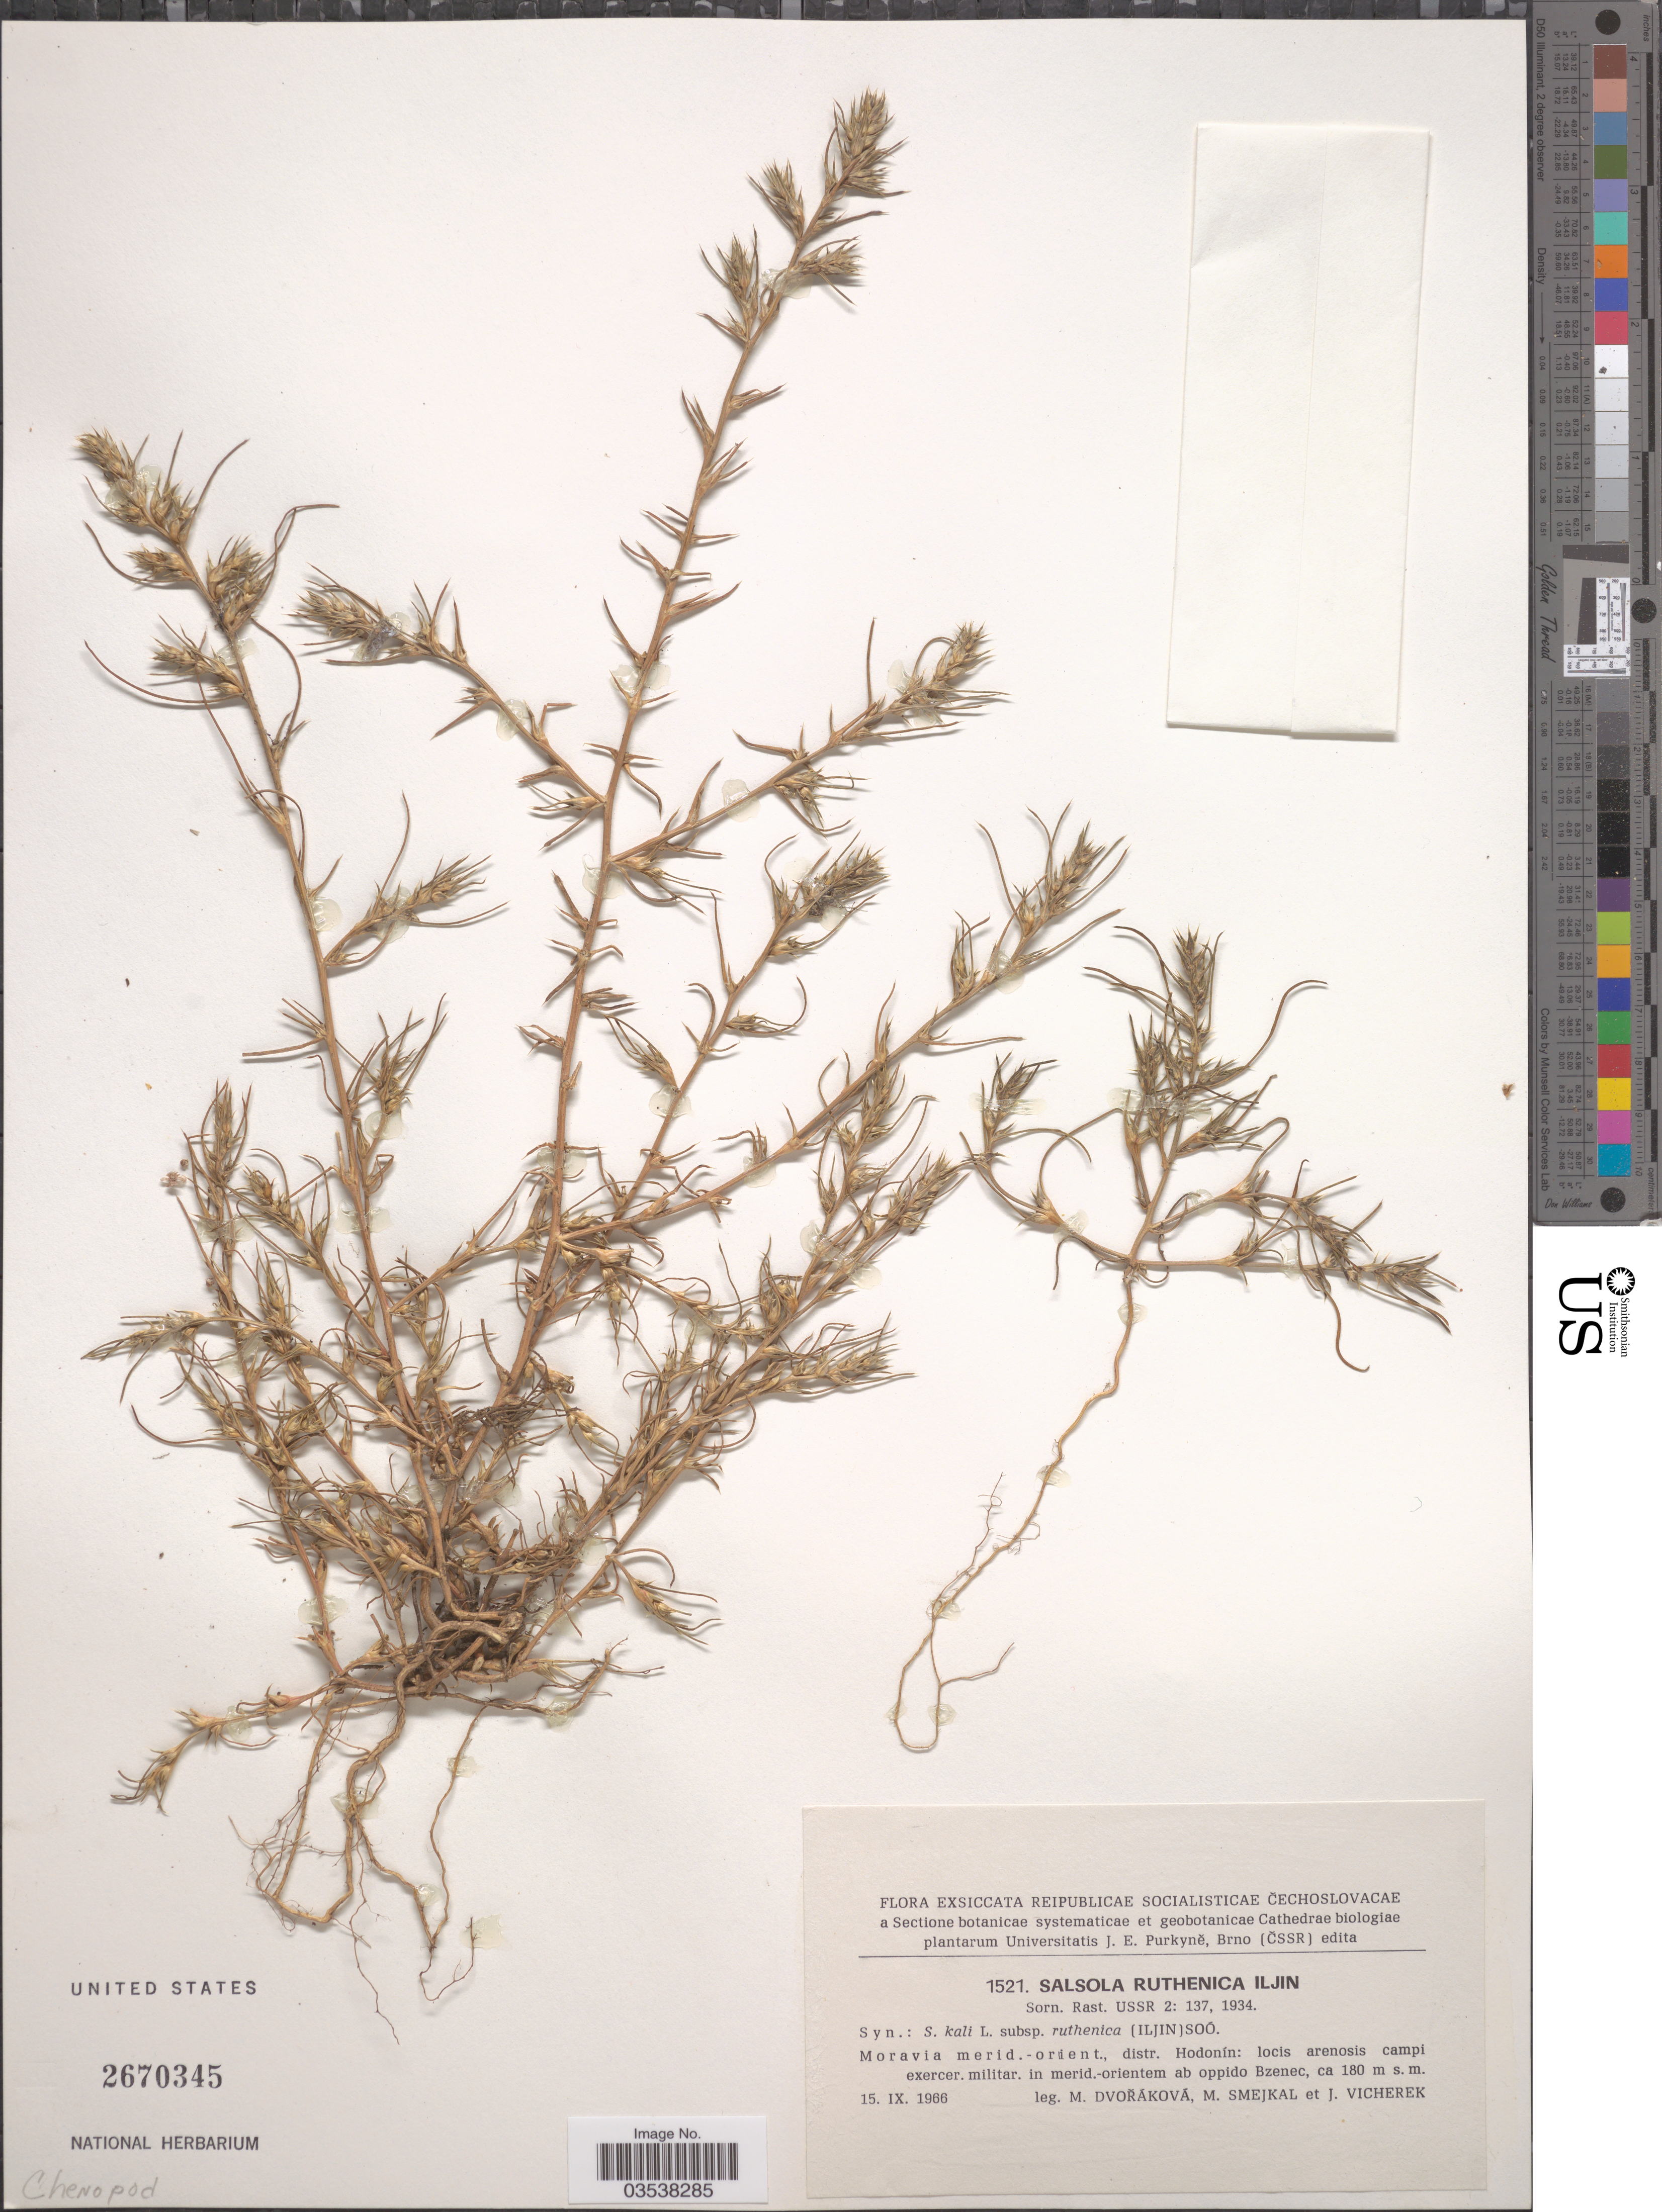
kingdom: Plantae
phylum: Tracheophyta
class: Magnoliopsida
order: Caryophyllales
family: Amaranthaceae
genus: Salsola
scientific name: Salsola tragus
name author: L.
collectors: M. Dvorakova, Smejkal, M. & Vicherek, J.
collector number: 1521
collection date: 1966-09-15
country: Czechia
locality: Moravia merid.-orient., distr. Hodonín: locis arenosis campi exercer. militar. in merid.-orientem ab oppido Bzenec.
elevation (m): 180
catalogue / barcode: US 2670345